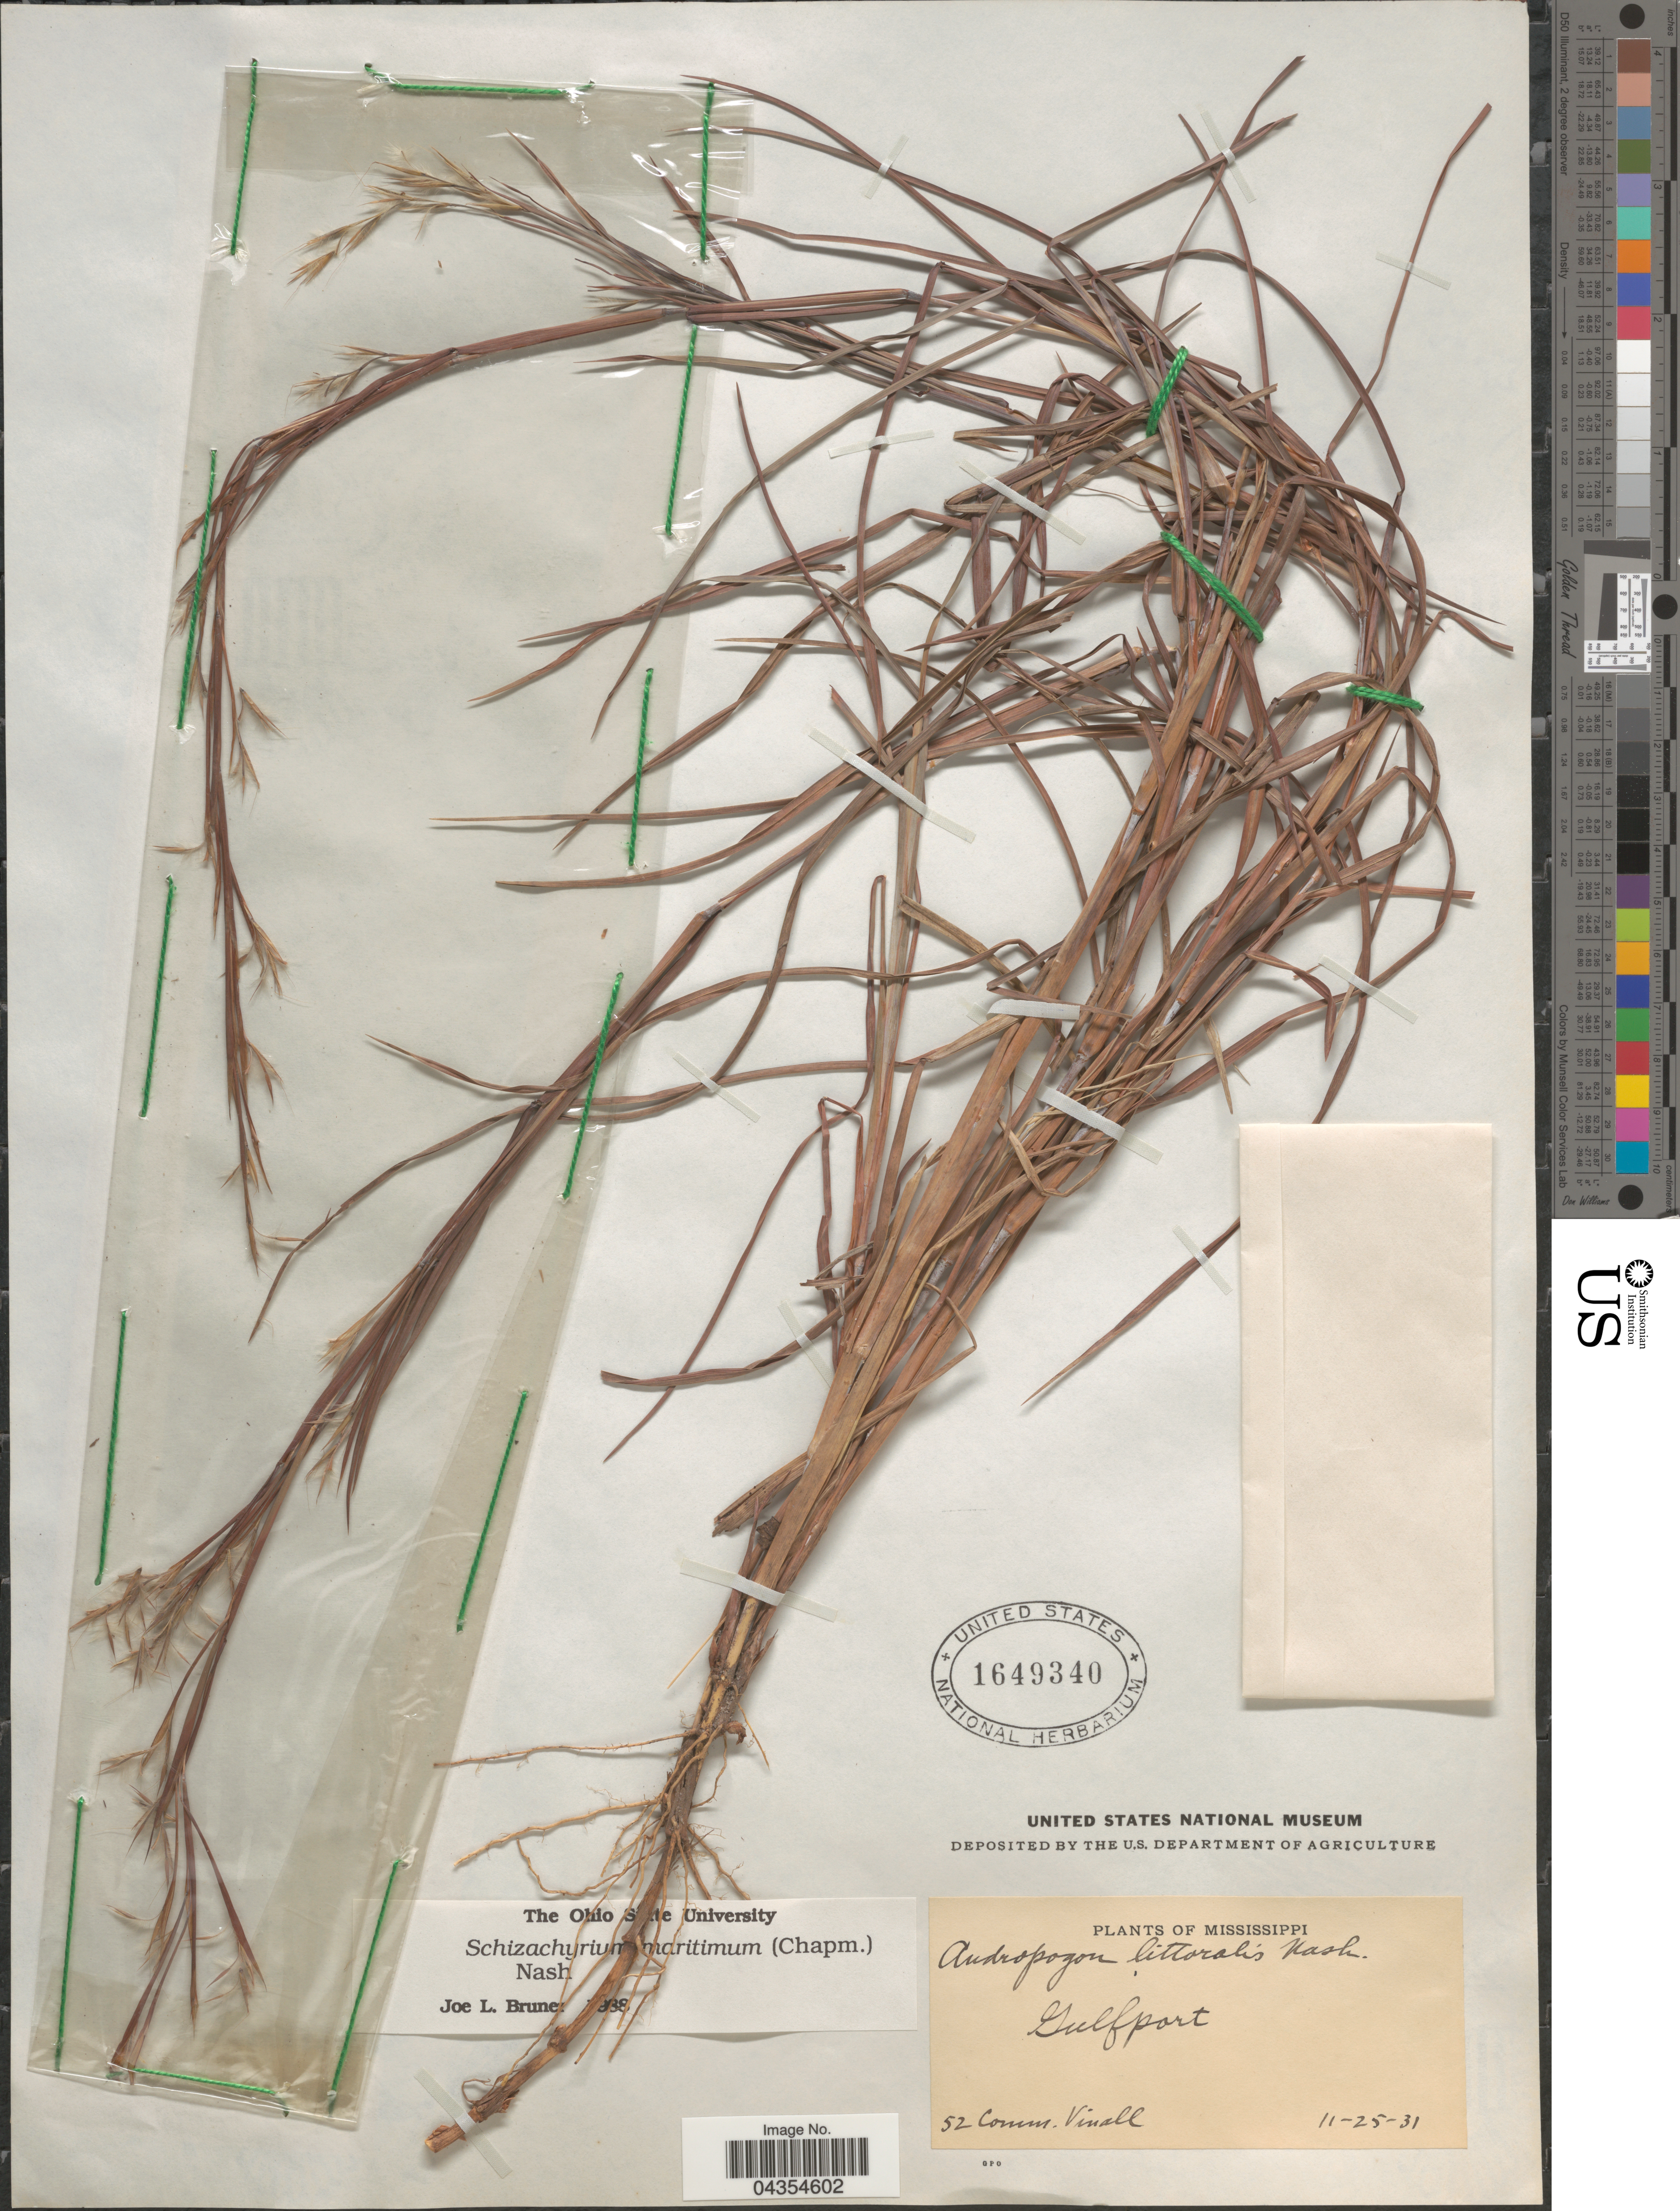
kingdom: Plantae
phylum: Tracheophyta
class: Liliopsida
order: Poales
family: Poaceae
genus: Schizachyrium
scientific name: Schizachyrium maritimum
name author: (Chapm.) Nash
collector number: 52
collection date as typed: Transcribed d/m/y: 25/11/31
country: United States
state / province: Mississippi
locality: Gulfport.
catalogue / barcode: US 1649340